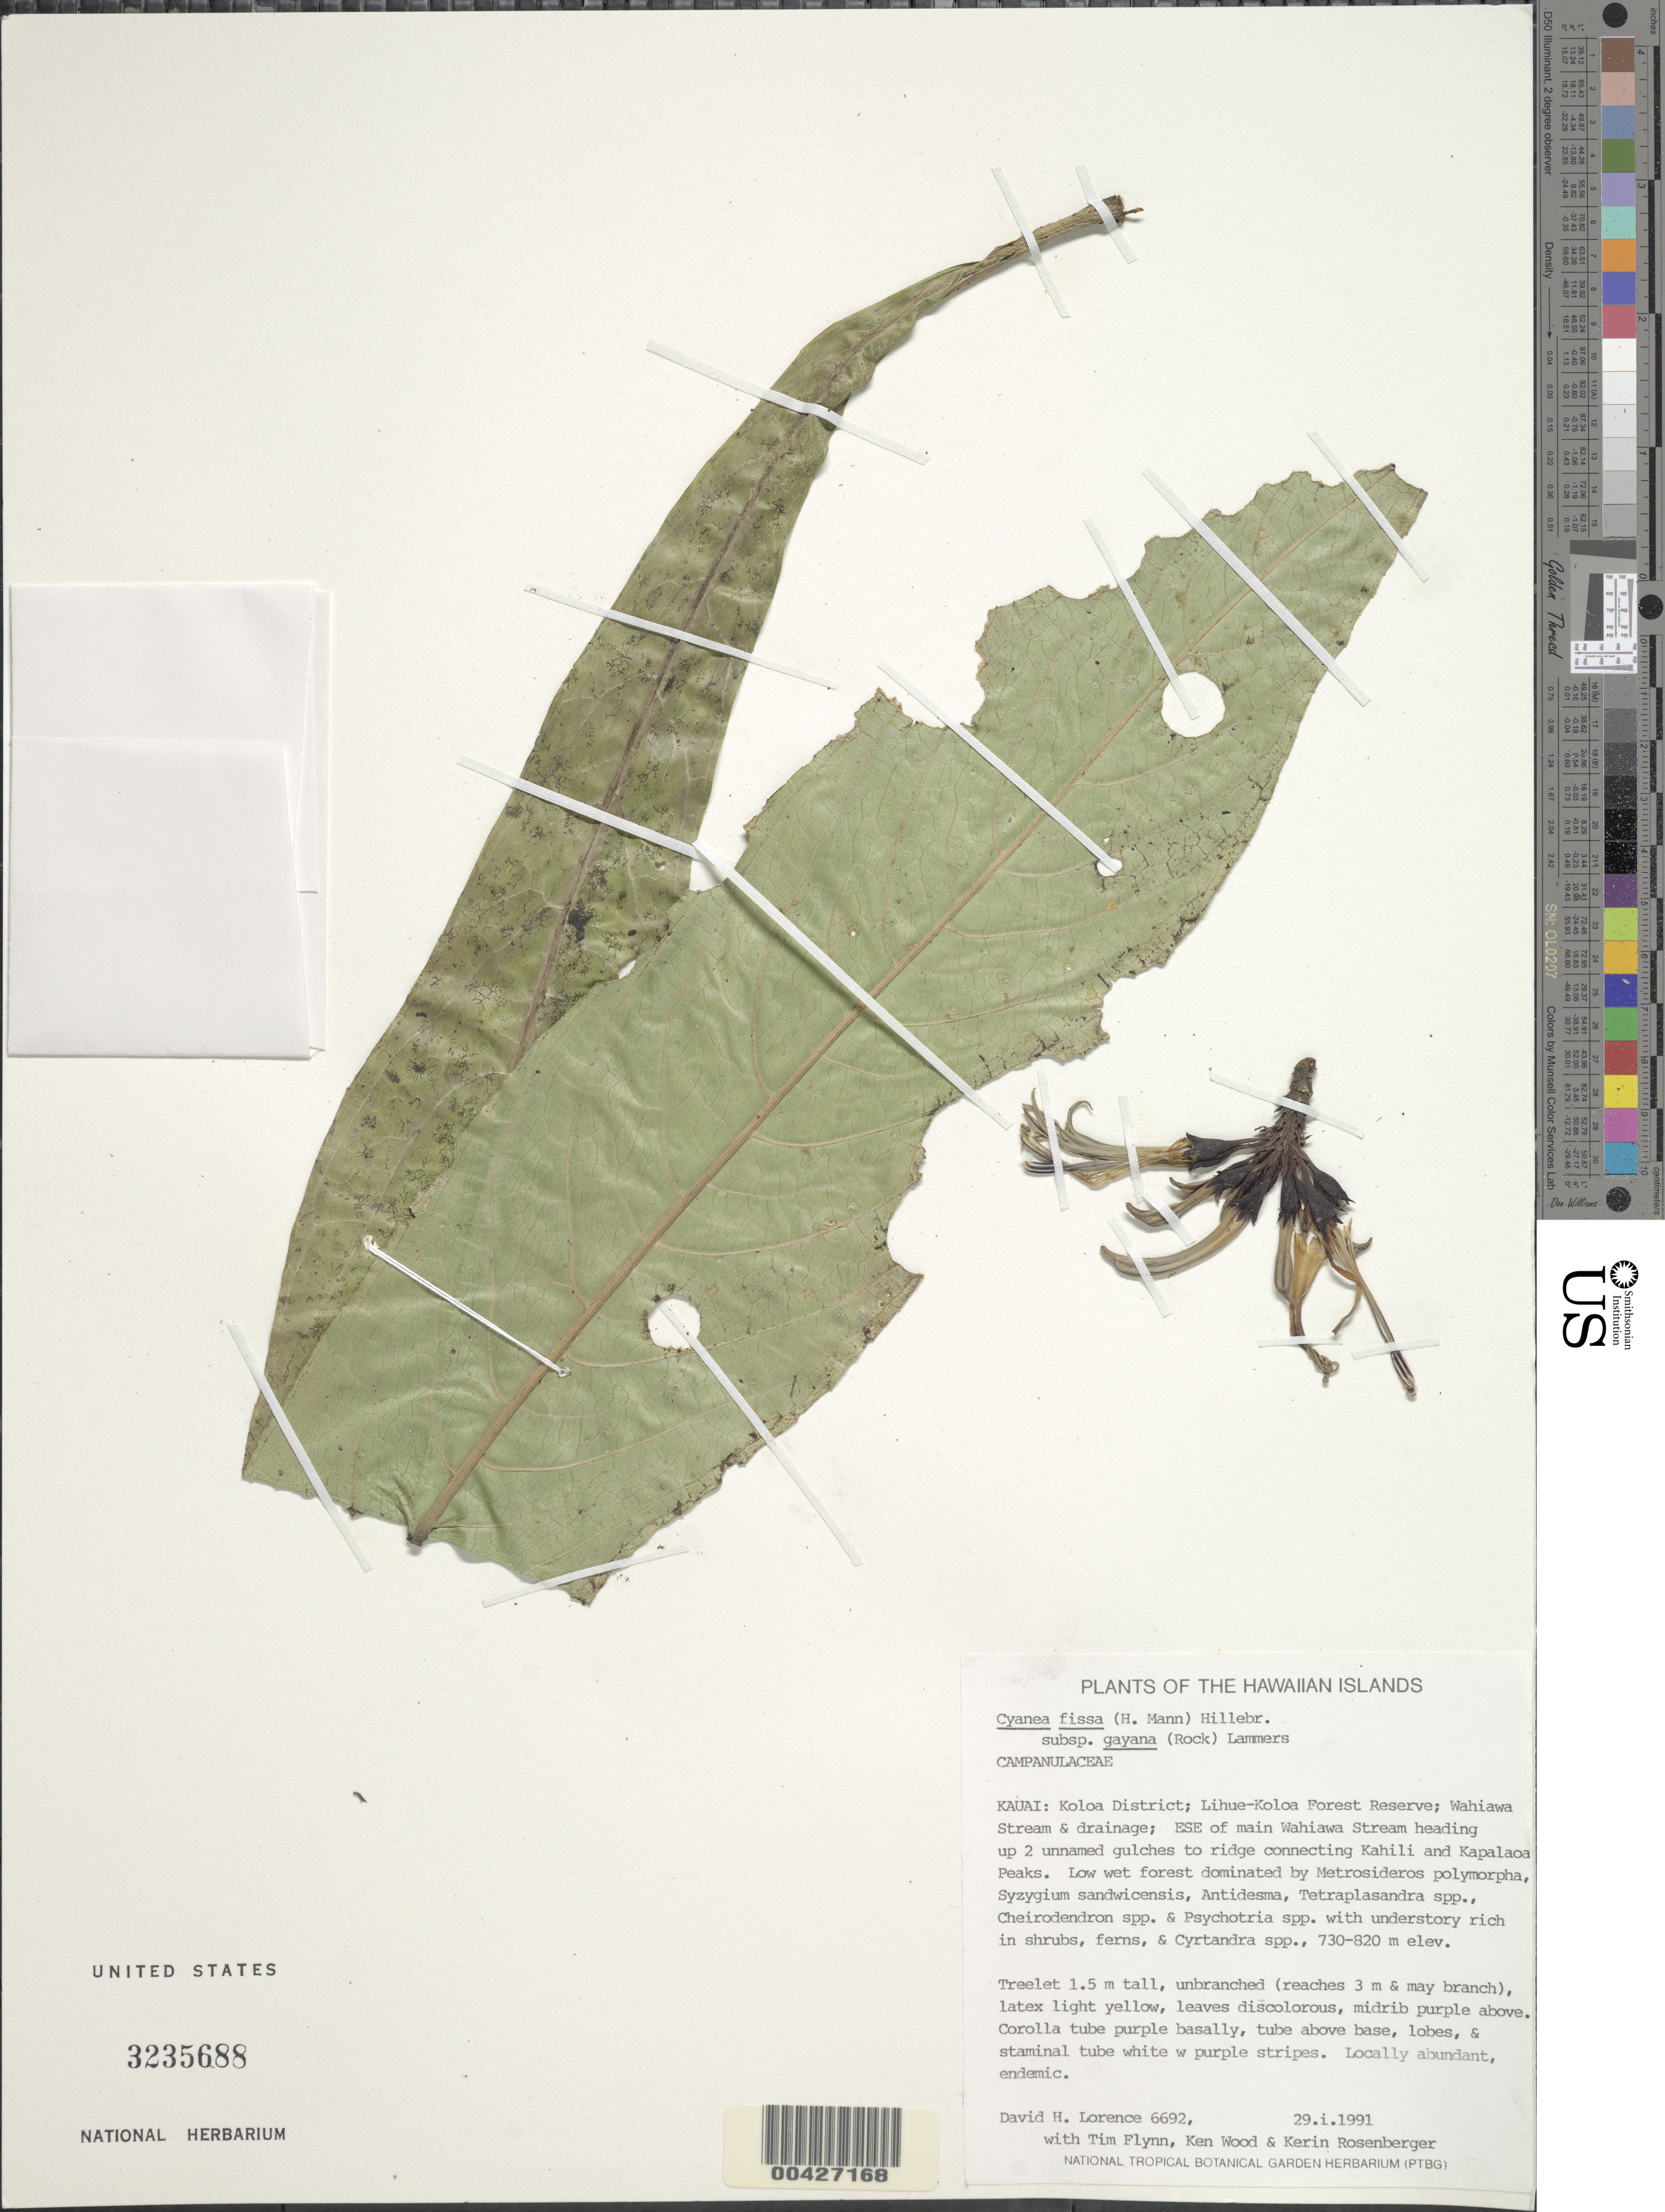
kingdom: Plantae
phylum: Tracheophyta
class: Magnoliopsida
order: Asterales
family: Campanulaceae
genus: Cyanea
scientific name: Cyanea fissa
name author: (H. Mann) Hillebr.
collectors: D. Lorence, T. W. Flynn, K. Wood & K. Rosenberger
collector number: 6692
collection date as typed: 29 Jan 1991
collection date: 1991-01-29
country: United States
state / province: Hawaii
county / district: Kauai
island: Kaua'i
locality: Koloa Dist., Lihue-Koloa For Res, Wahiawa Strm. & drainage, ESE of main Wahiawa Strm. heading up 2 unnamed gulches to ridges...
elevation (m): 730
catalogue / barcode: US 3235688